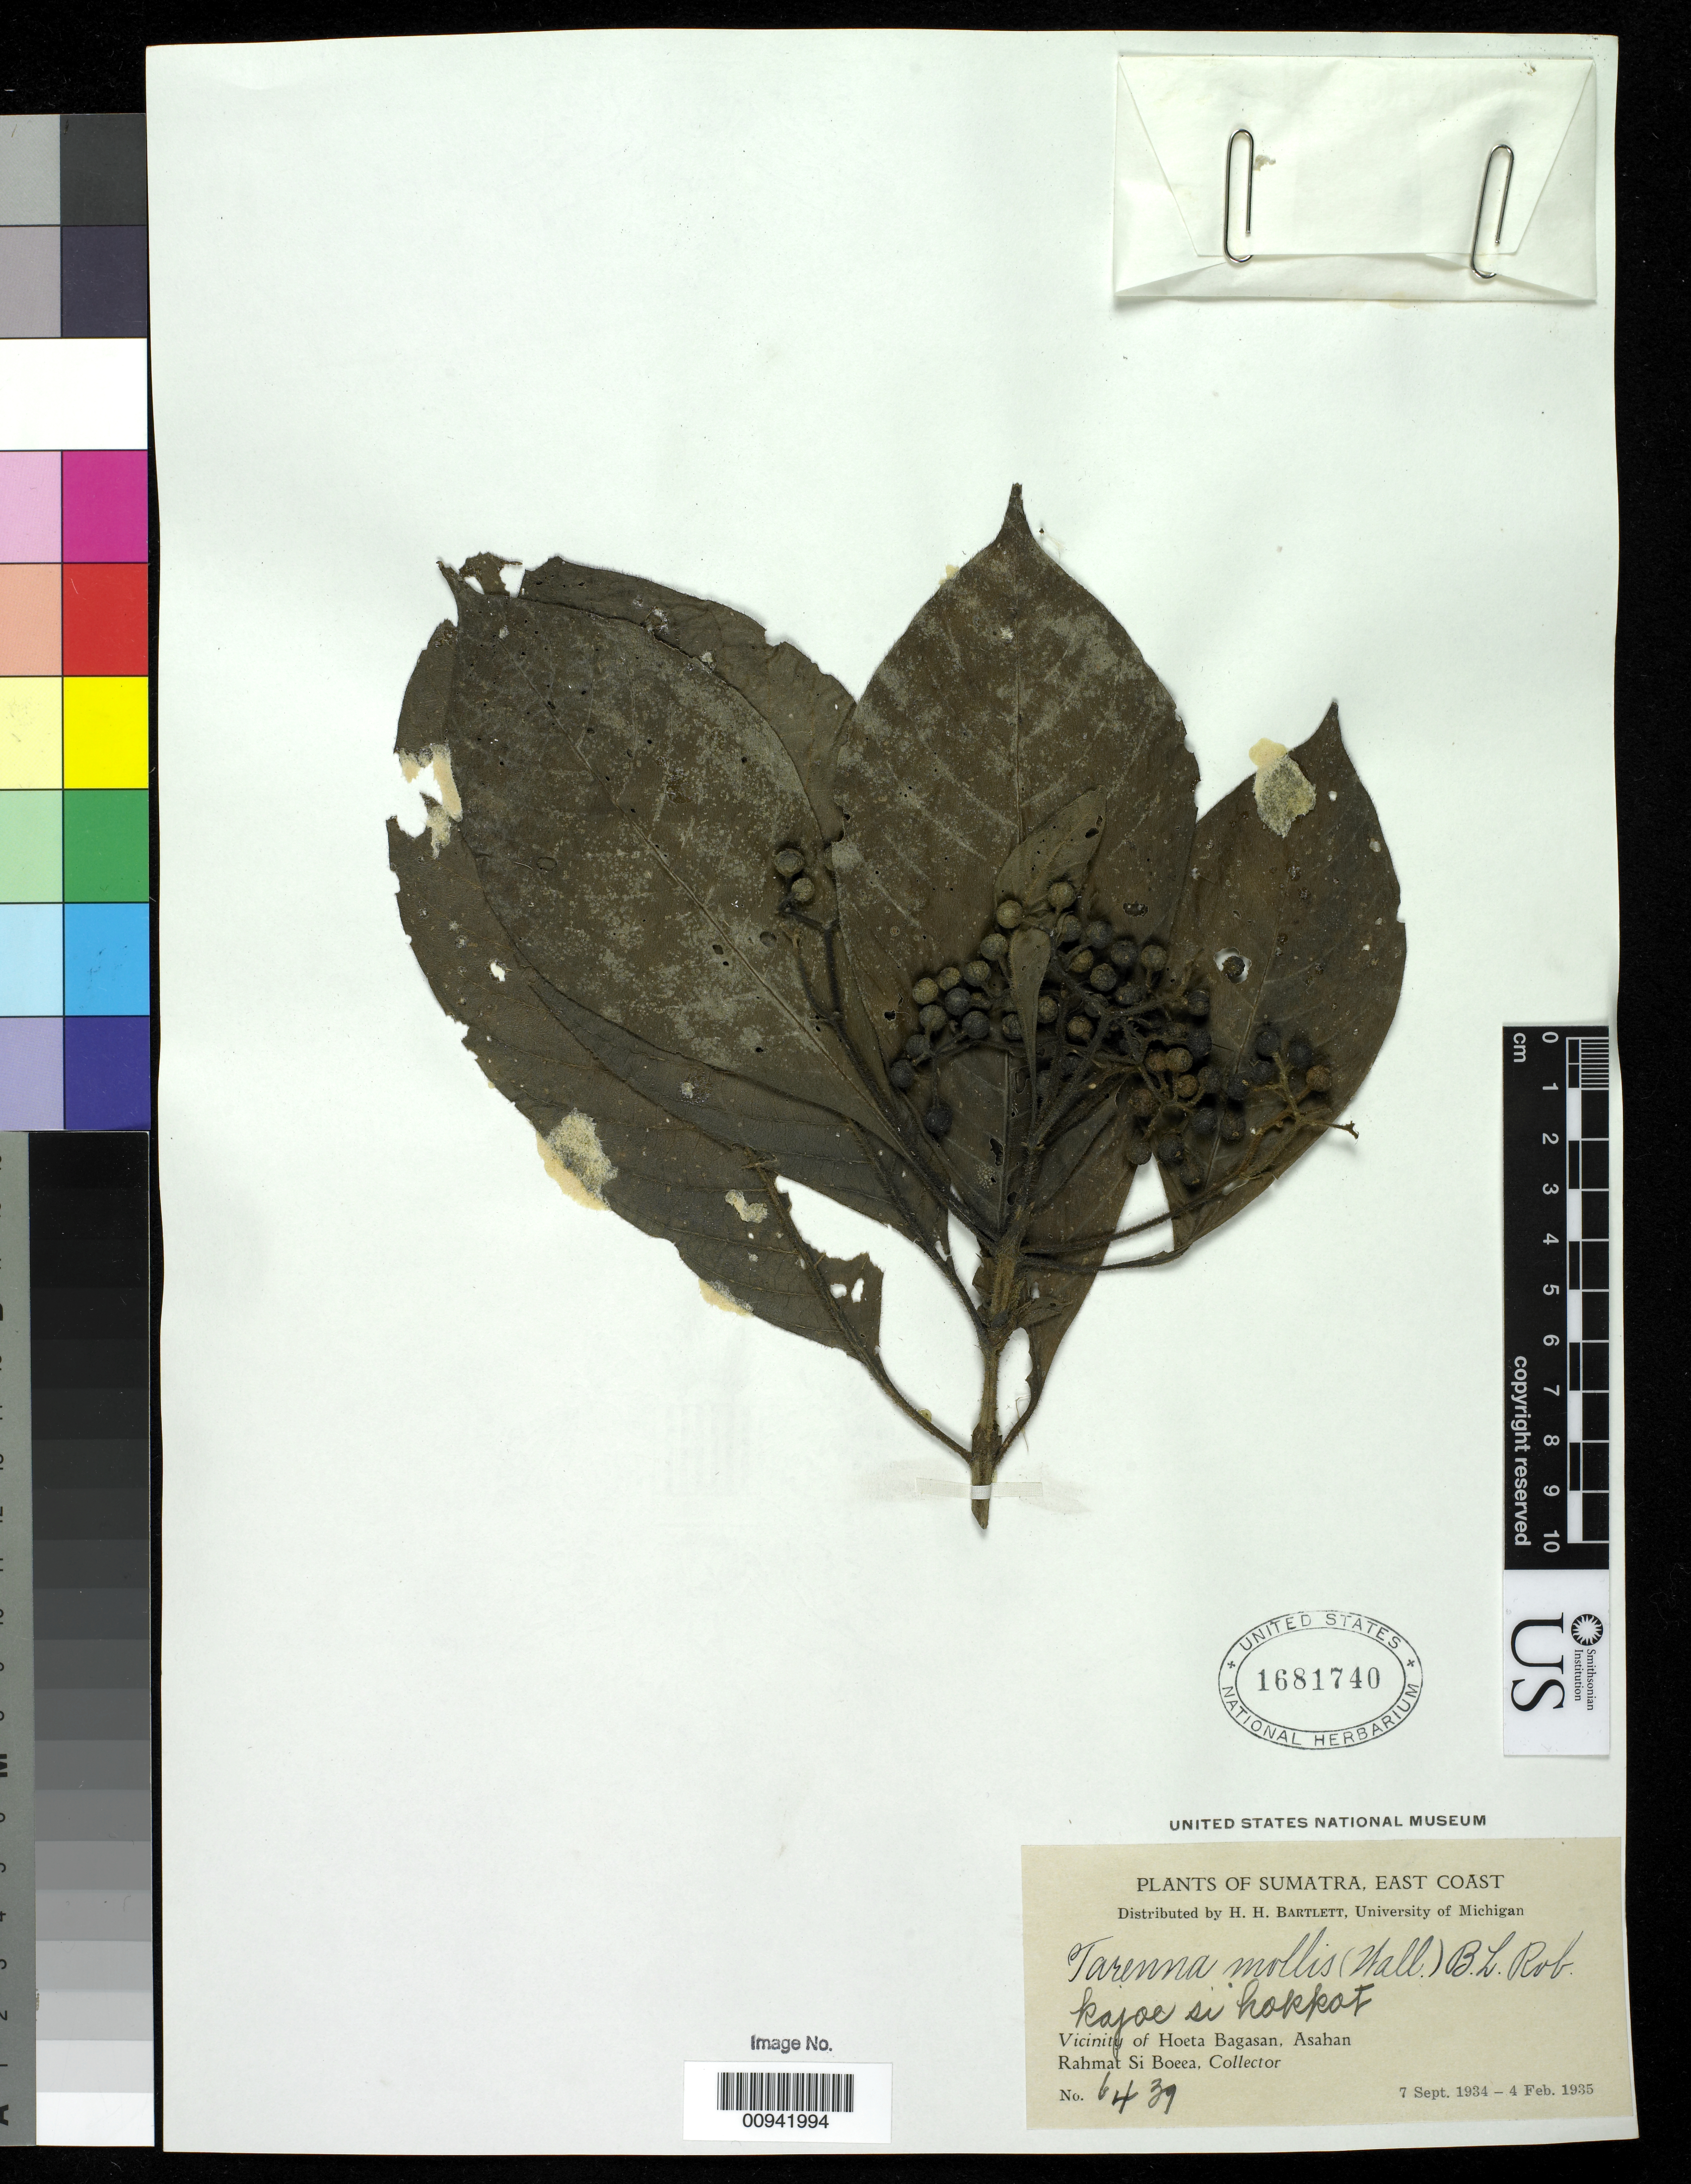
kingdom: Plantae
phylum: Tracheophyta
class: Magnoliopsida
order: Gentianales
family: Rubiaceae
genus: Tarenna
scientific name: Tarenna mollis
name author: (Wall. ex Hook. f.) B.L. Rob.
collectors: Rahmat Si Boeea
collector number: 6439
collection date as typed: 07 Sep 1934 to 04 Feb 1935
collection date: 1934-09-07/1935-02-04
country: Indonesia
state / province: Sumatra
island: Sumatra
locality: vicinity of Hoeta Bagasan, Asahan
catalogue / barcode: US 1681740